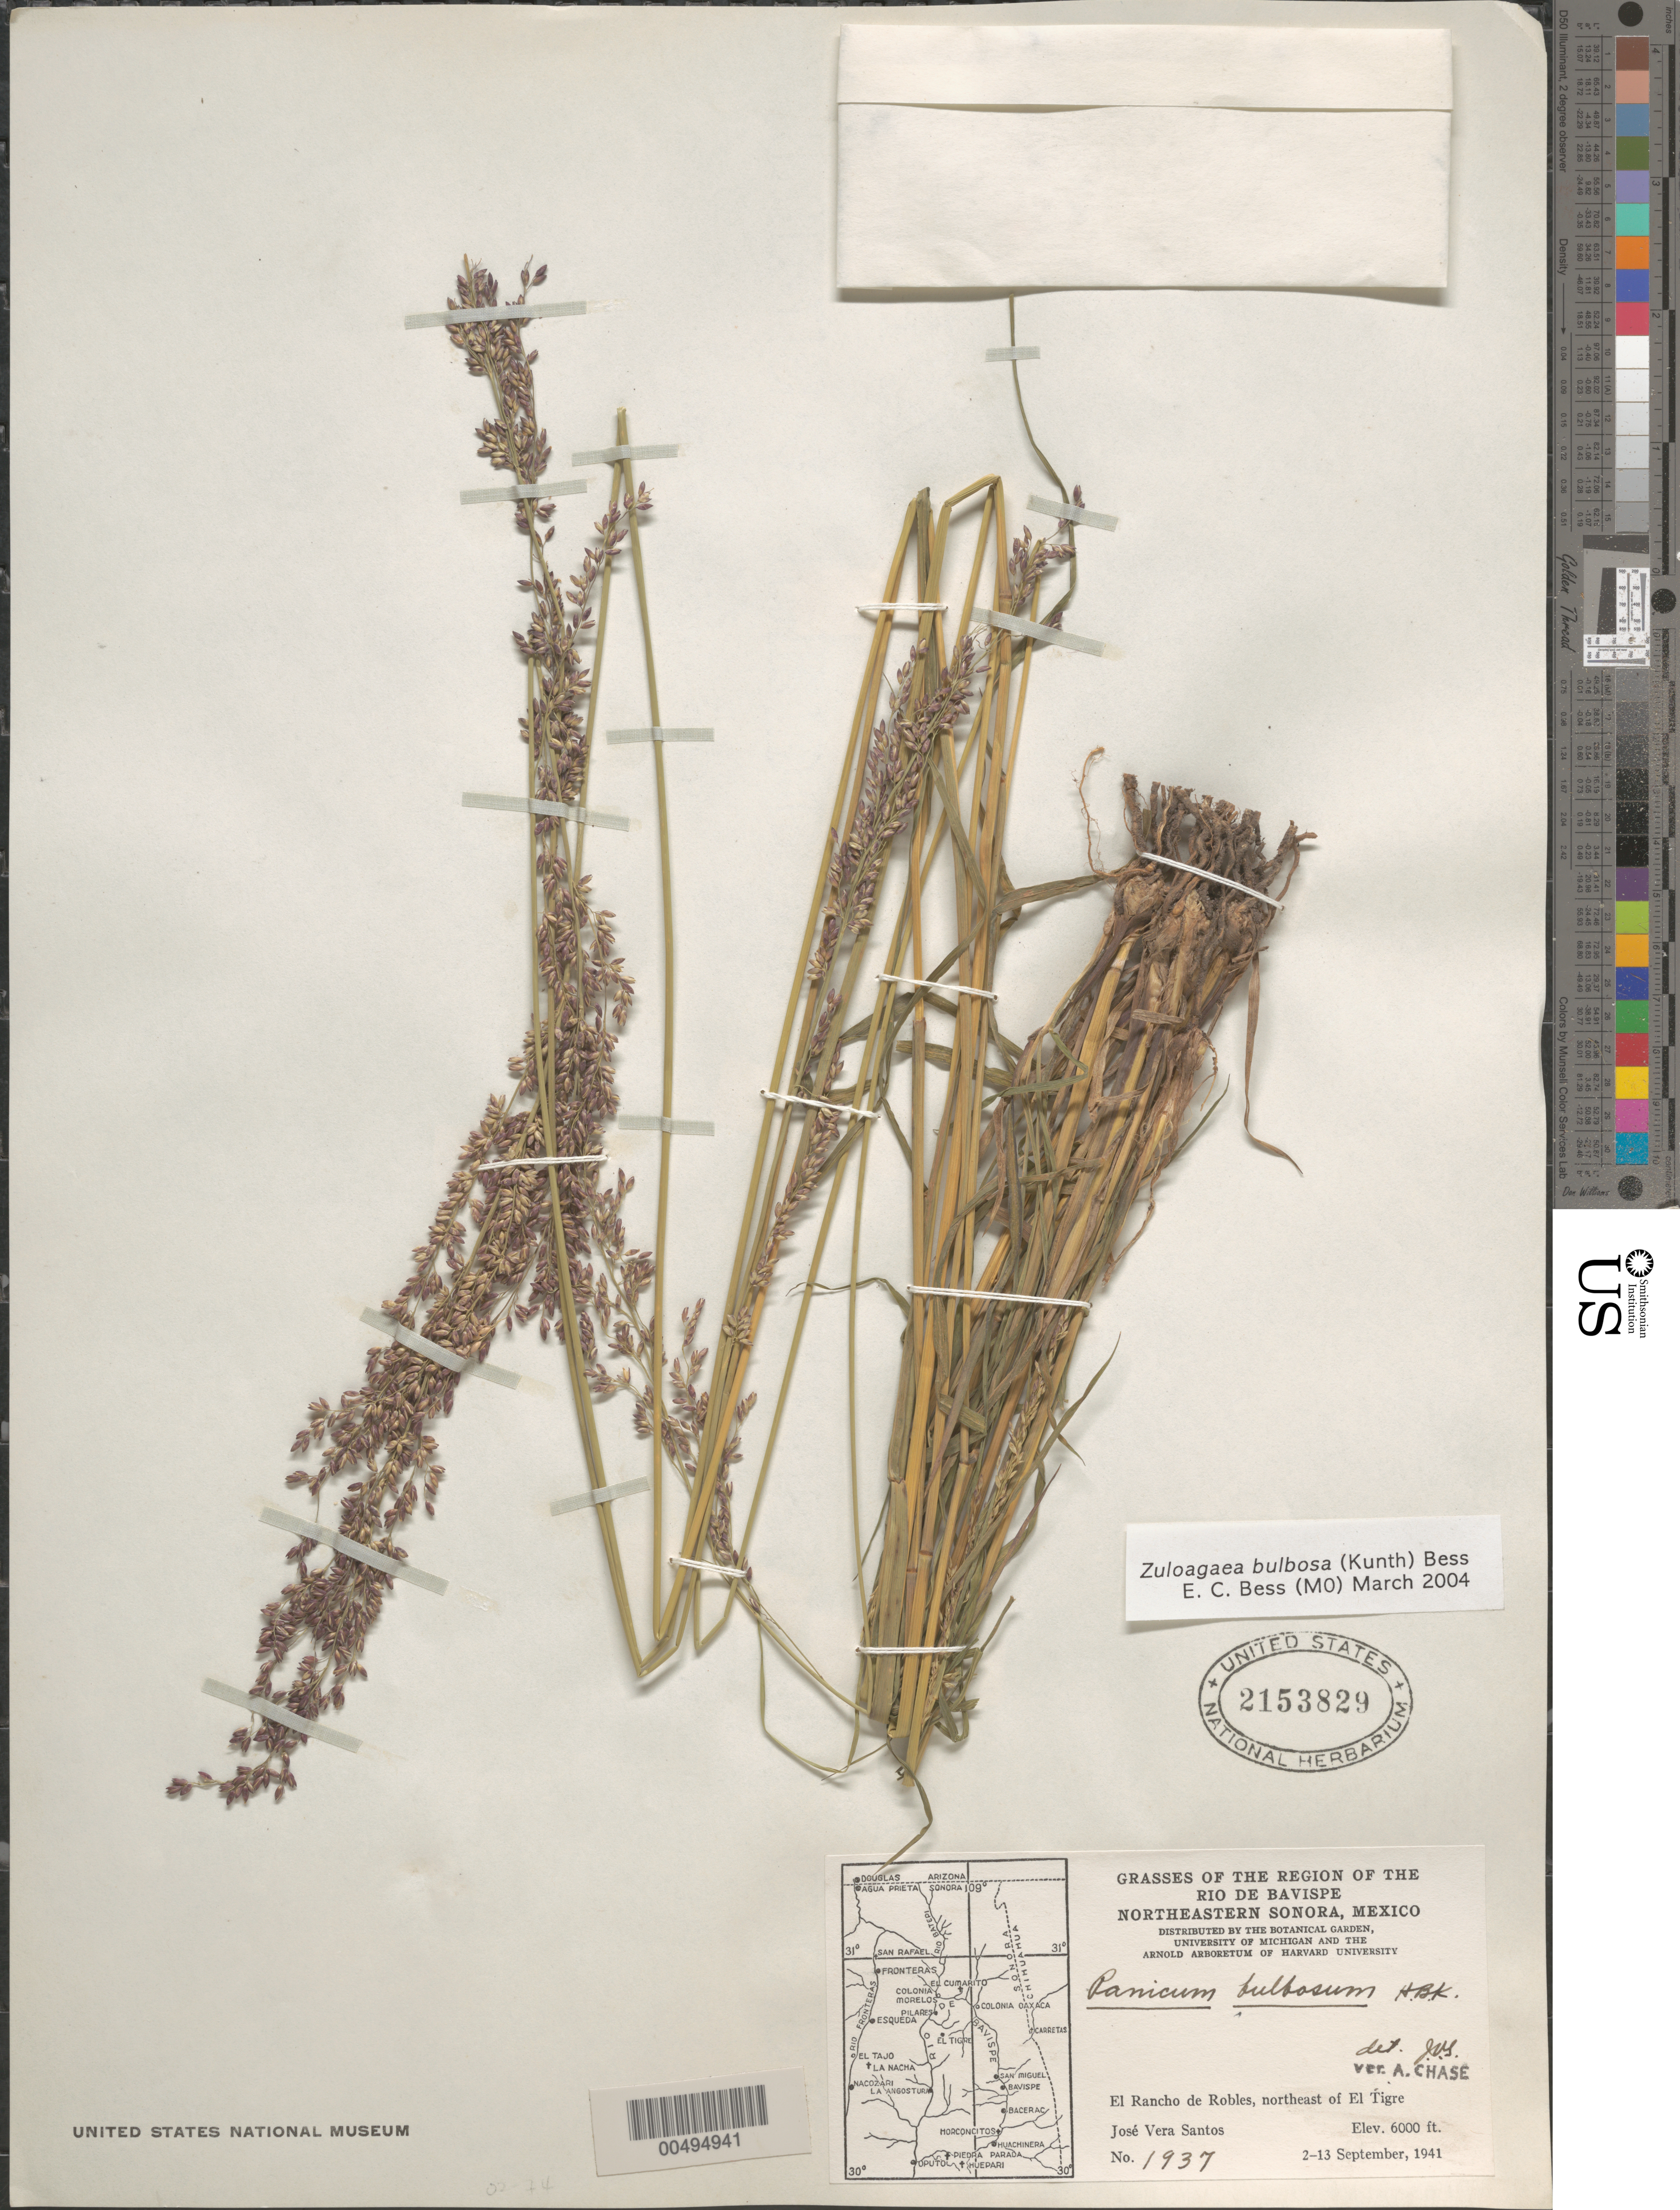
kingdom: Plantae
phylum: Tracheophyta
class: Liliopsida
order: Poales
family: Poaceae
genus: Panicum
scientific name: Panicum bulbosum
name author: Kunth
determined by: Santos, J. V.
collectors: J. V. Santos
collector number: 1937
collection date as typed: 2 Sep 1941 to 13 Sep 1941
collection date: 1941-09-02/1941-09-13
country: Mexico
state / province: Sonora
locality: Region of the Rio de Bavispe, NE Sonora, El Rancho de Robles, NE of El Tigre.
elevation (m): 1829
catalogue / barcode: US 2153829